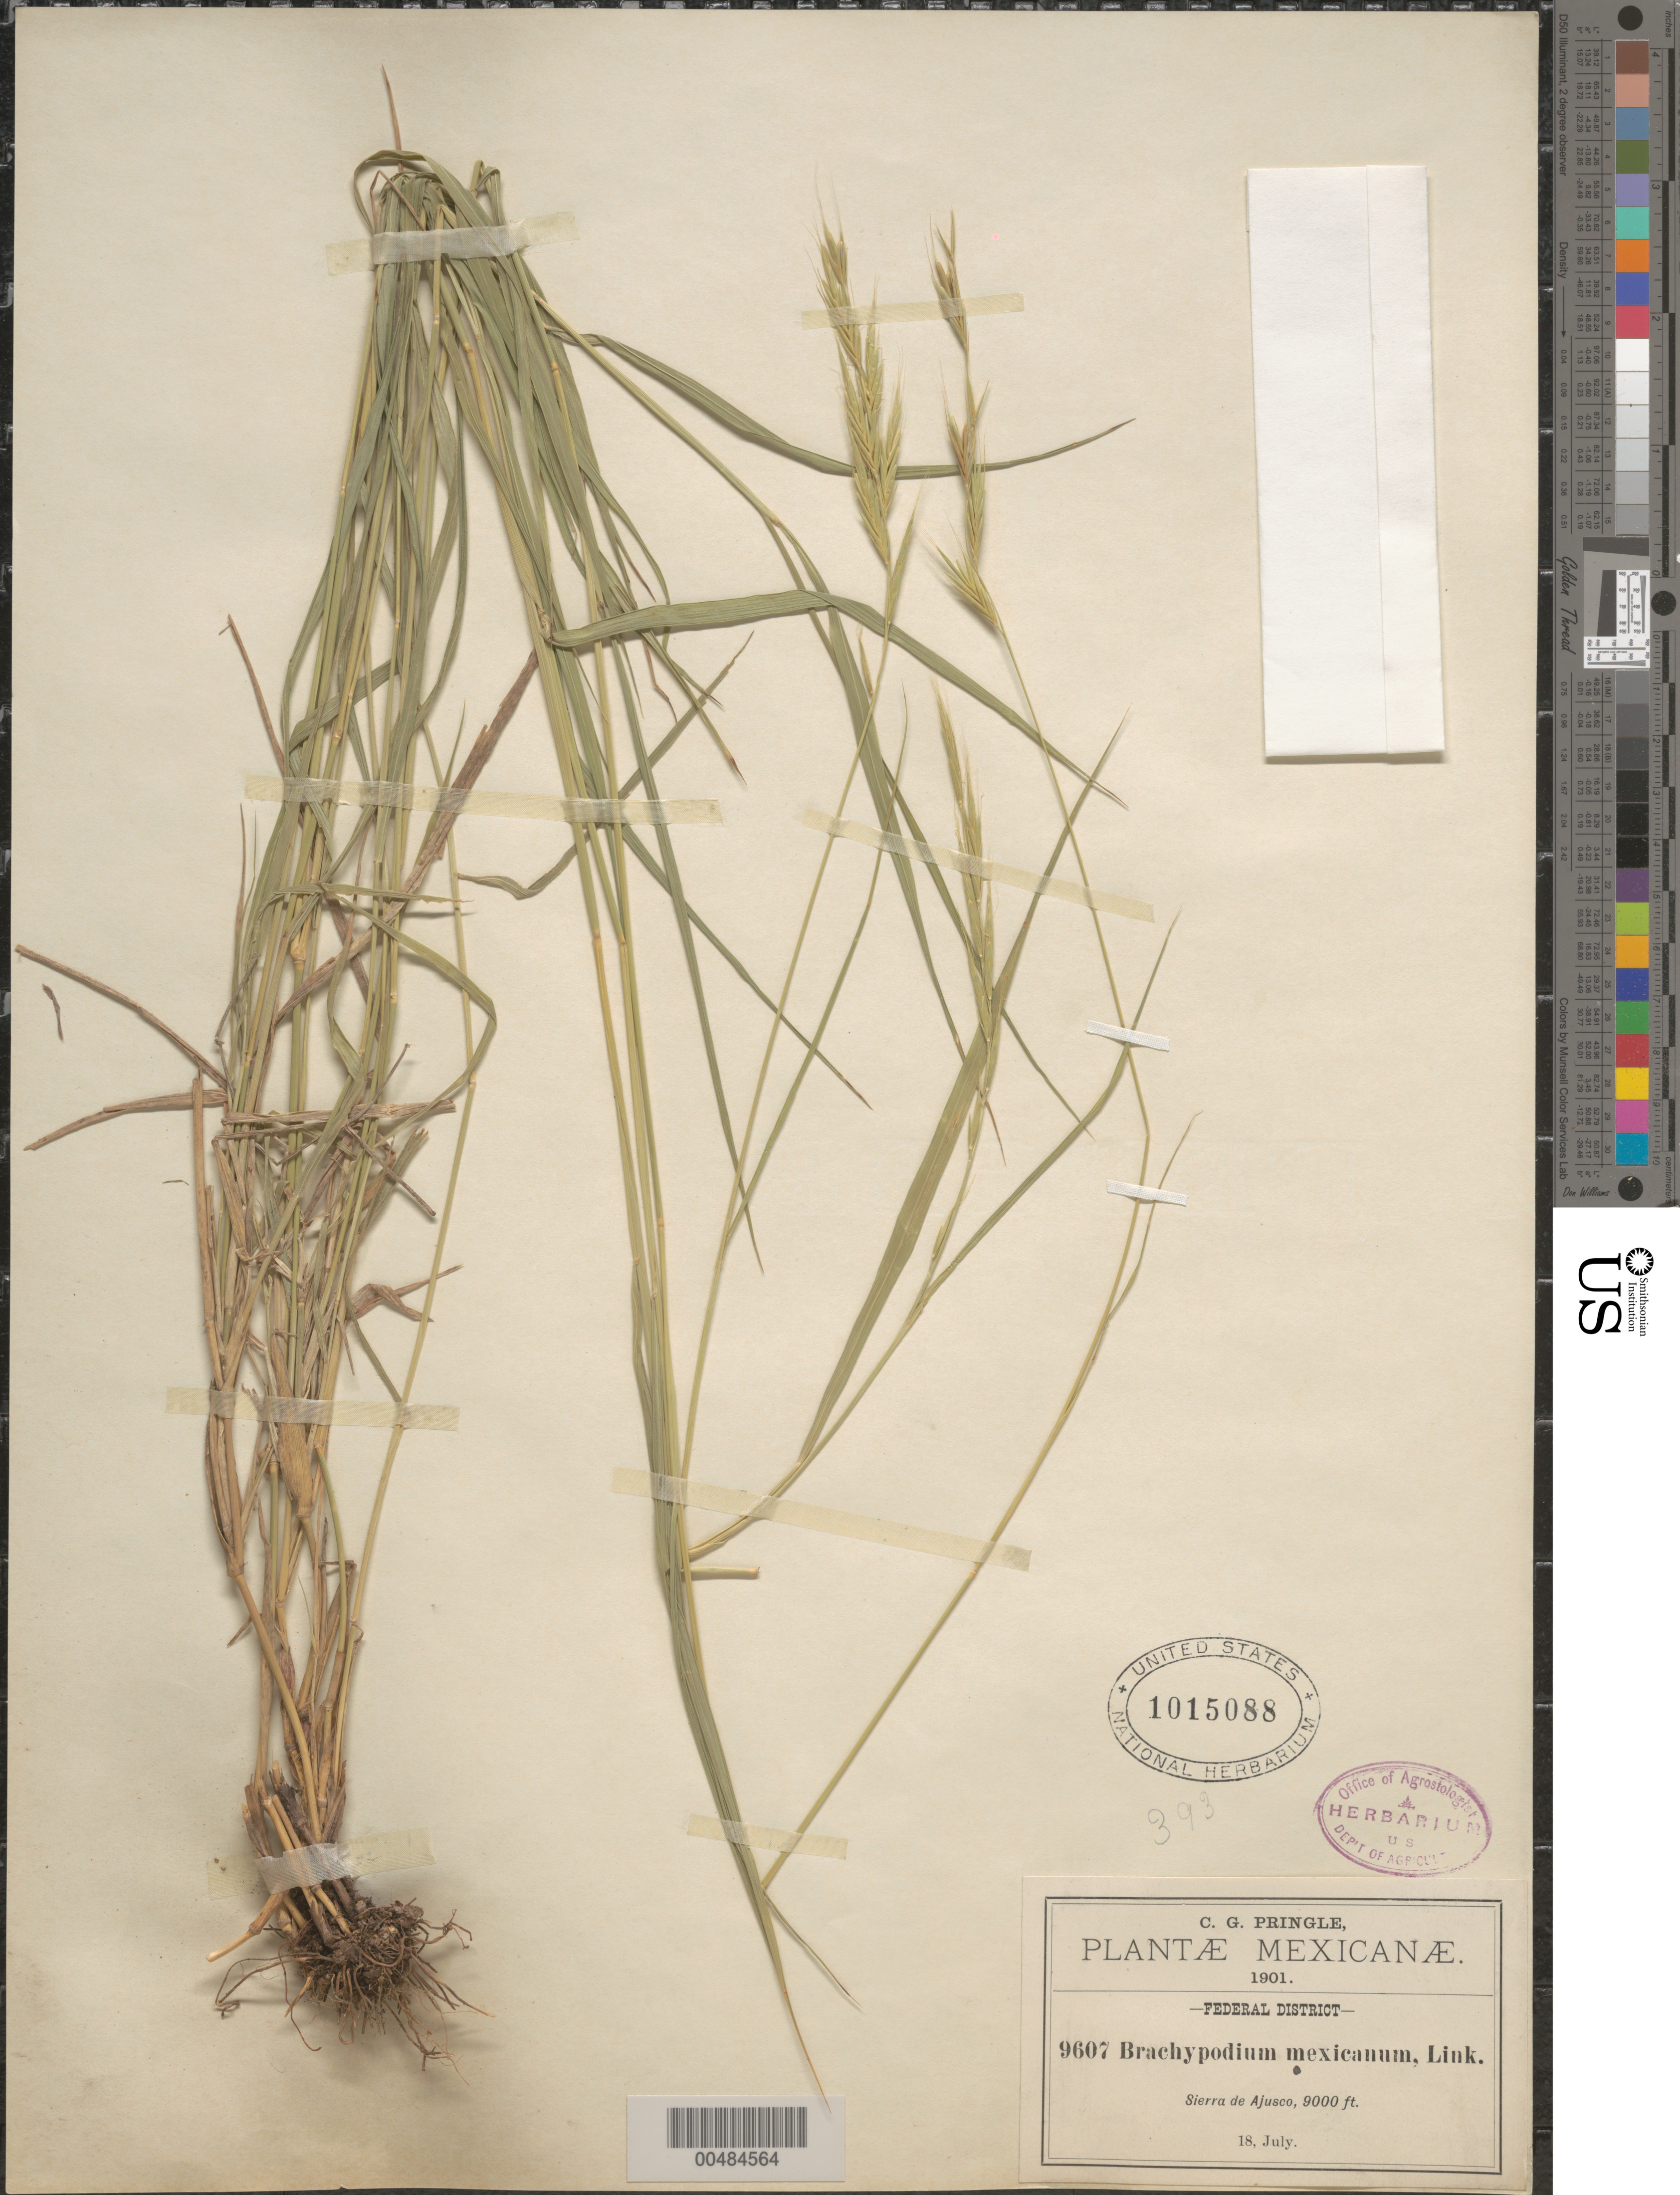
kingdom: Plantae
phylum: Tracheophyta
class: Liliopsida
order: Poales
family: Poaceae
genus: Brachypodium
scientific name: Brachypodium mexicanum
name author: (Roem. & Schult.) Link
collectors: C. G. Pringle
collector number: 9607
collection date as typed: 18 Jul 1901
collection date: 1901-07-18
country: Mexico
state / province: Distrito Federal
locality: Sierra de Ajusco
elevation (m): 2743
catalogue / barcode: US 1015088